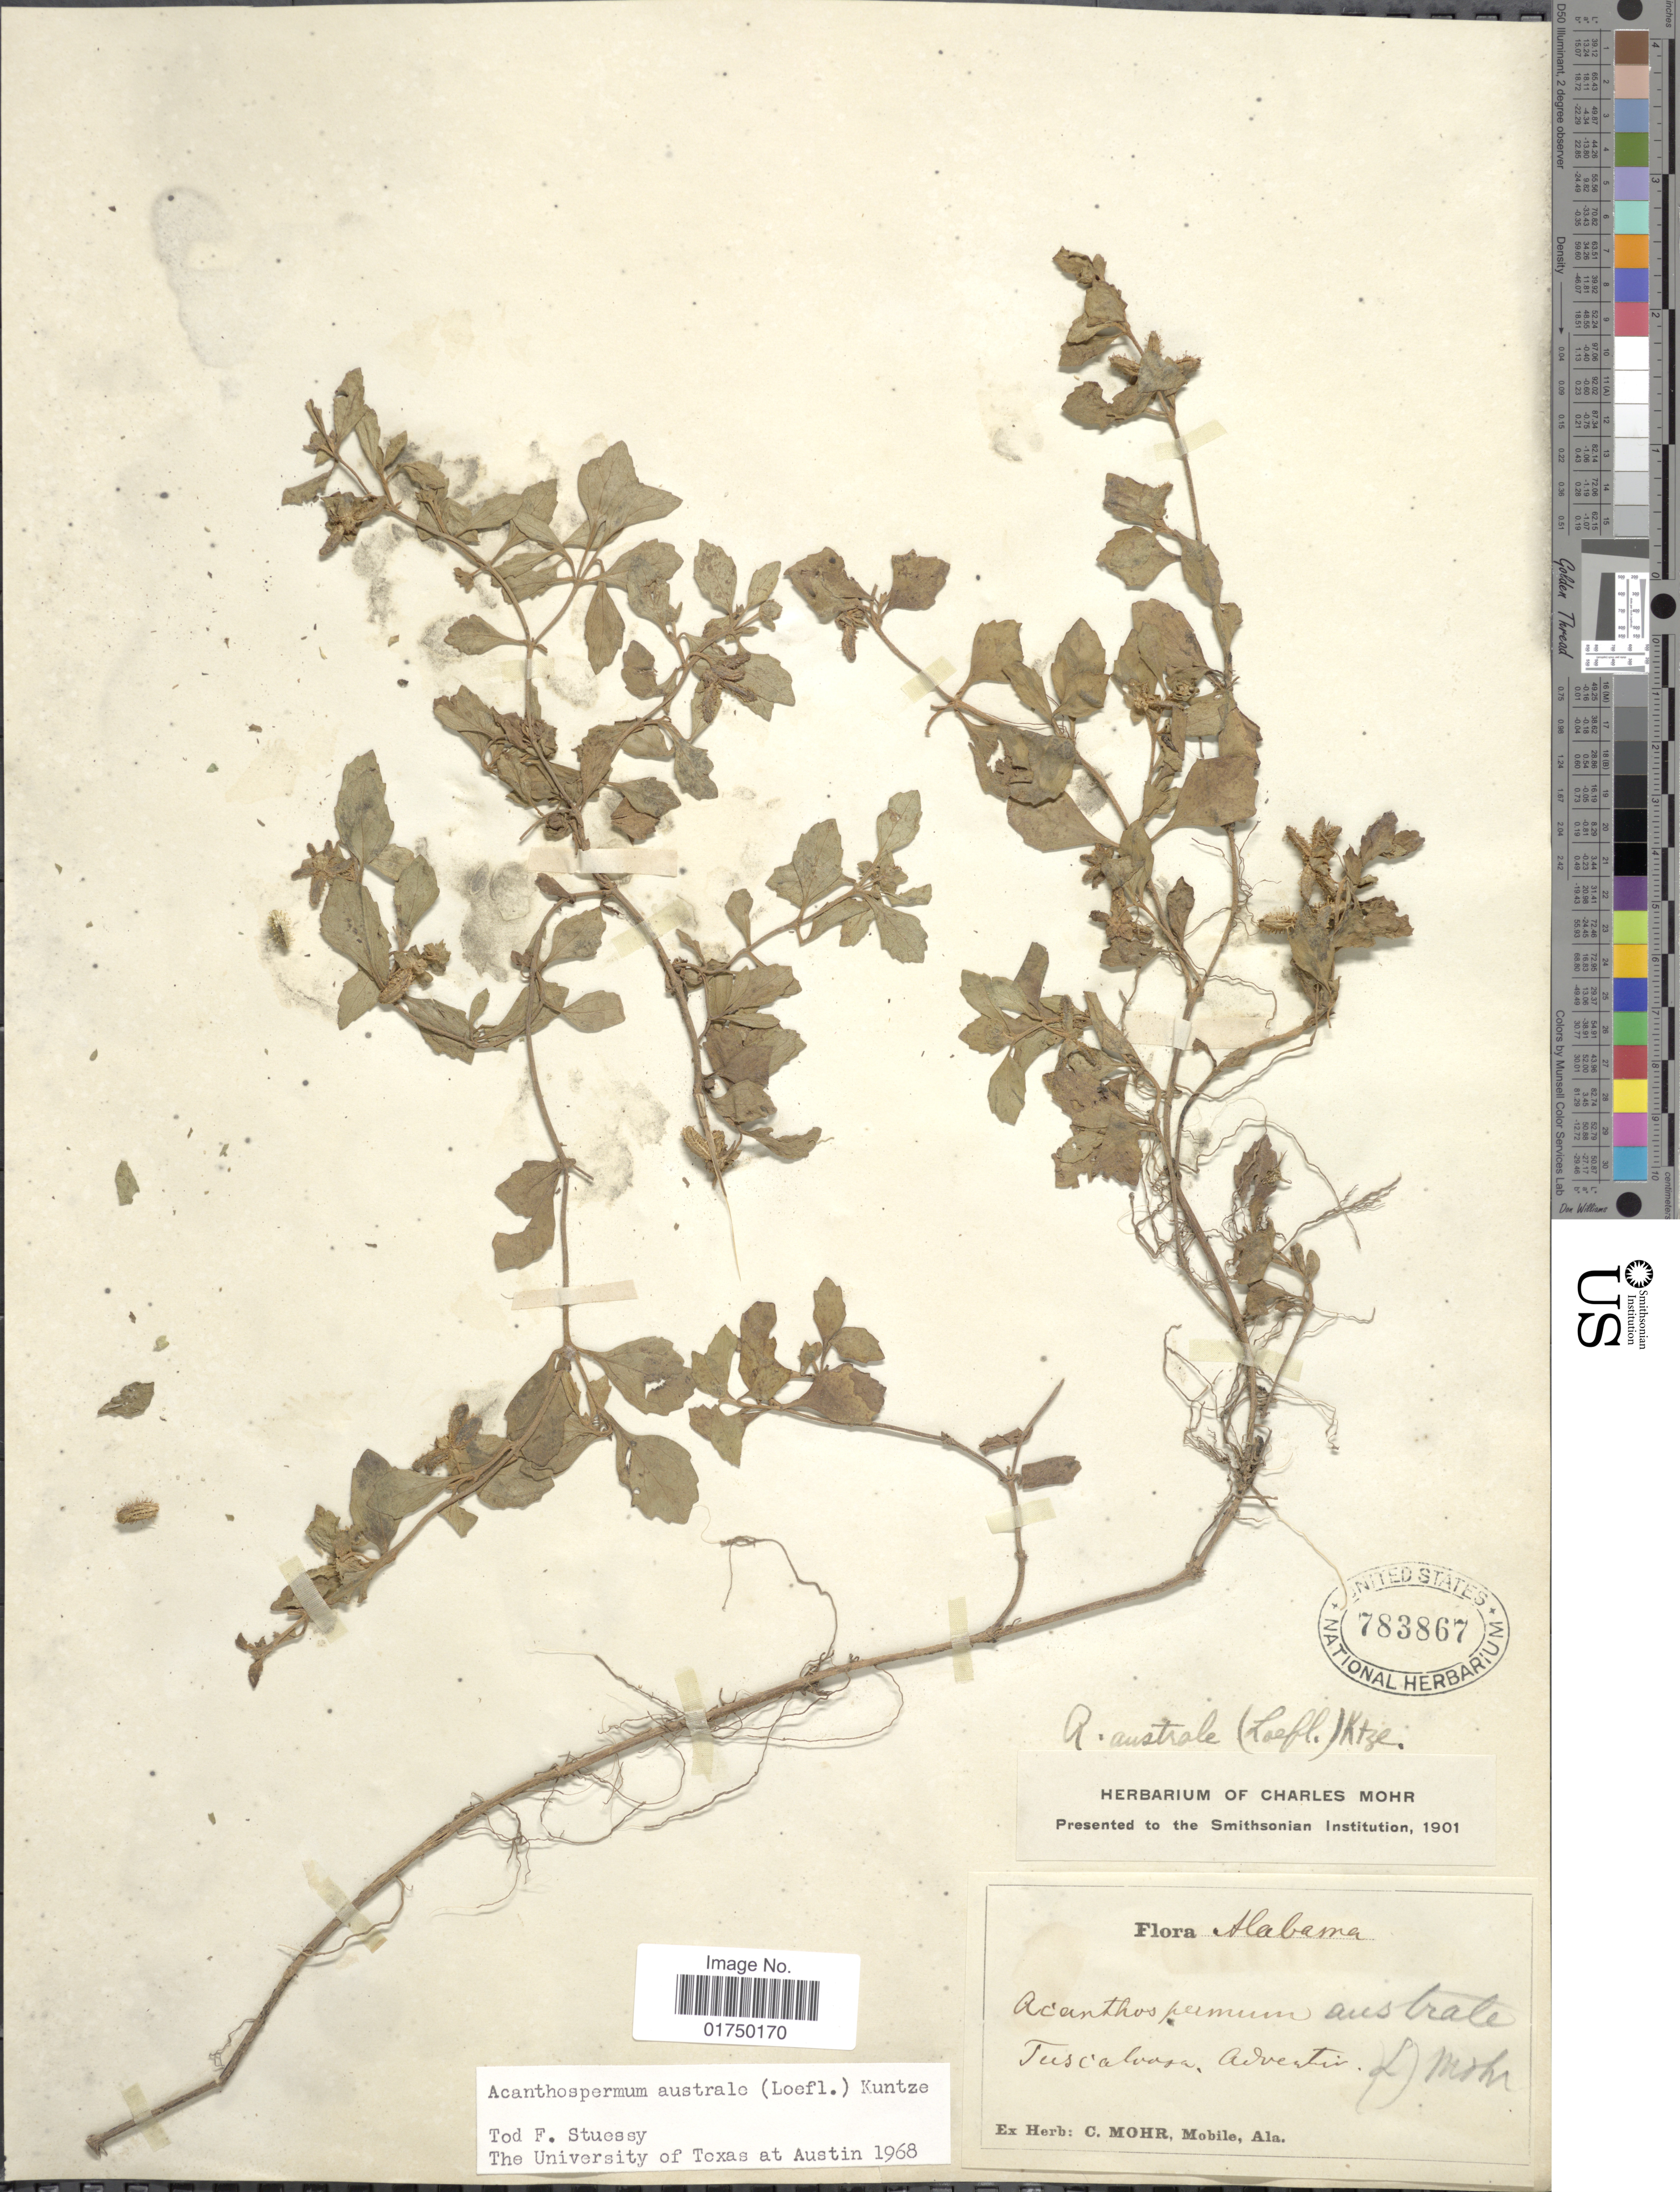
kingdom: Plantae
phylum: Tracheophyta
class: Magnoliopsida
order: Asterales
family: Asteraceae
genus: Acanthospermum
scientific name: Acanthospermum australe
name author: (Loefl.) Kuntze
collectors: ex herb. C. Mohr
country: United States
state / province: Alabama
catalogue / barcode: US 783867